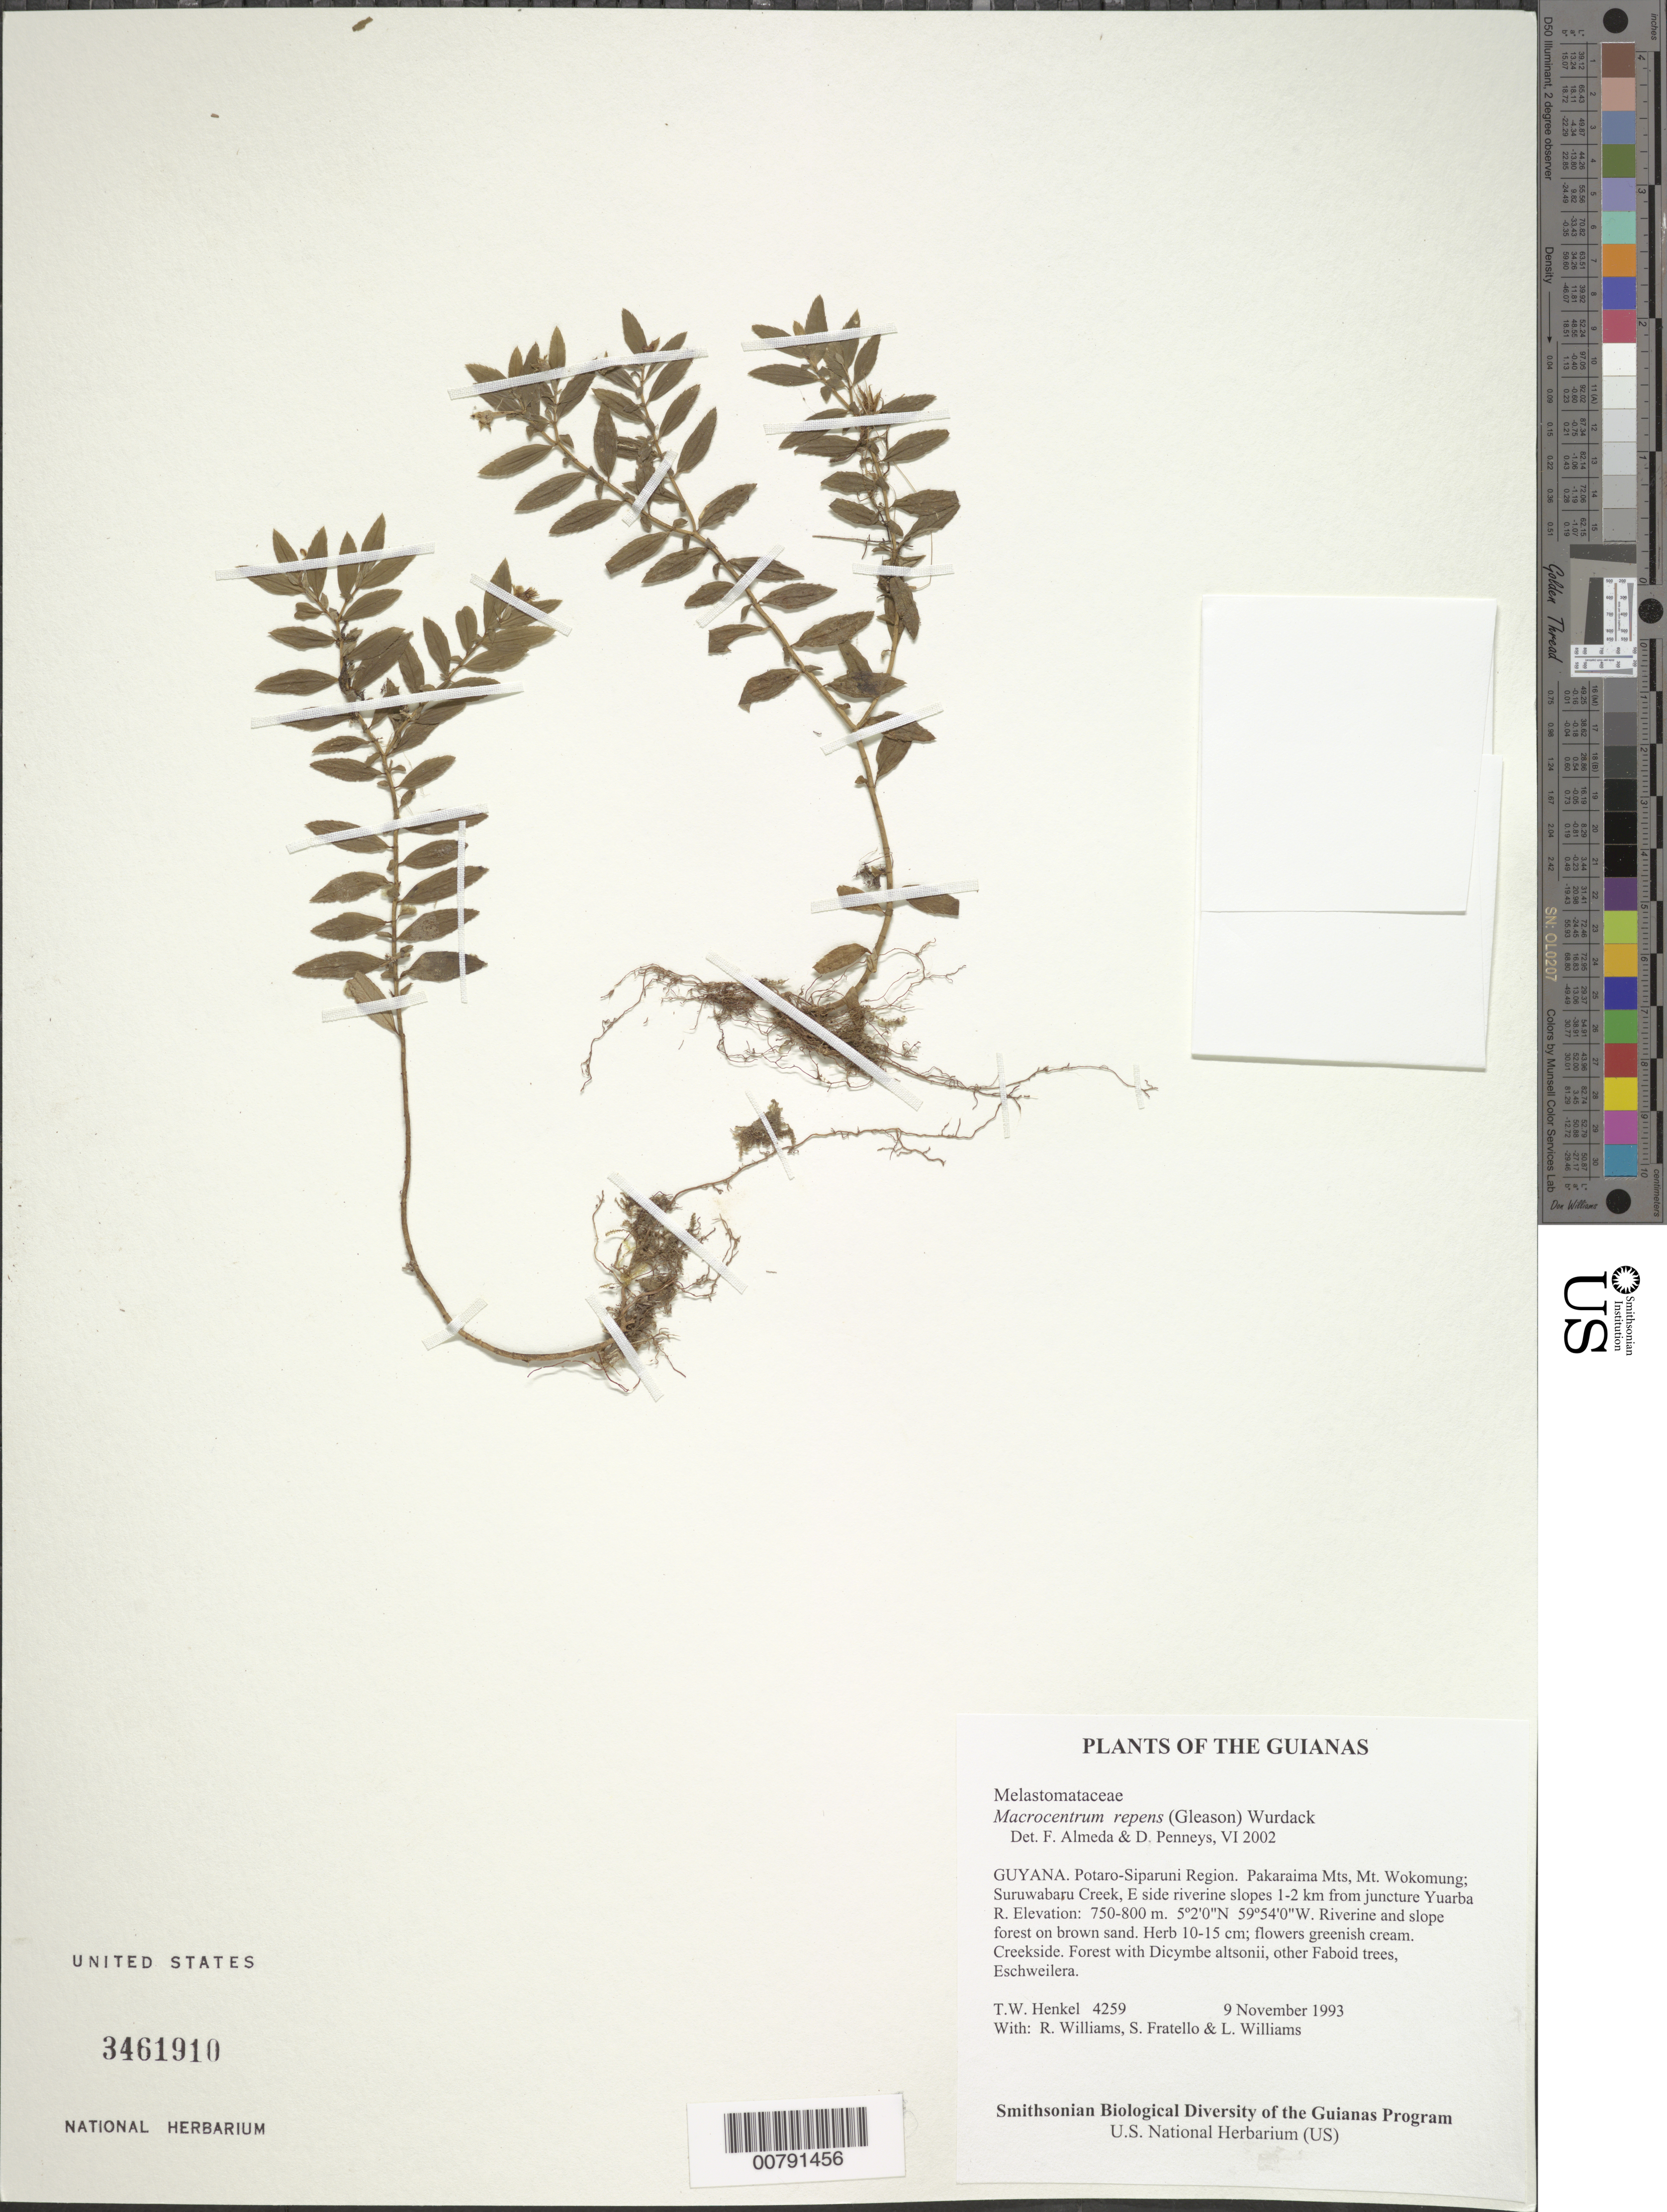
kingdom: Plantae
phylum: Tracheophyta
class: Magnoliopsida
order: Myrtales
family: Melastomataceae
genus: Macrocentrum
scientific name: Macrocentrum repens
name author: (Gleason) Wurdack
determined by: Almeda, F.; Penneys, D. S.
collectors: T. Henkel, R. Williams, S. Fratello & L. Williams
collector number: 4259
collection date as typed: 9 November 1993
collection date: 1993-11-09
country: Guyana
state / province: Potaro-Siparuni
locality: Pakaraima Mts, Mt. Wokomung; Suruwabaru Creek, E side riverine slopes 1-2 km from juncture Yuarba R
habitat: Riverine and slope forest on brown sand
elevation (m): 750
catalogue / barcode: US 3461910